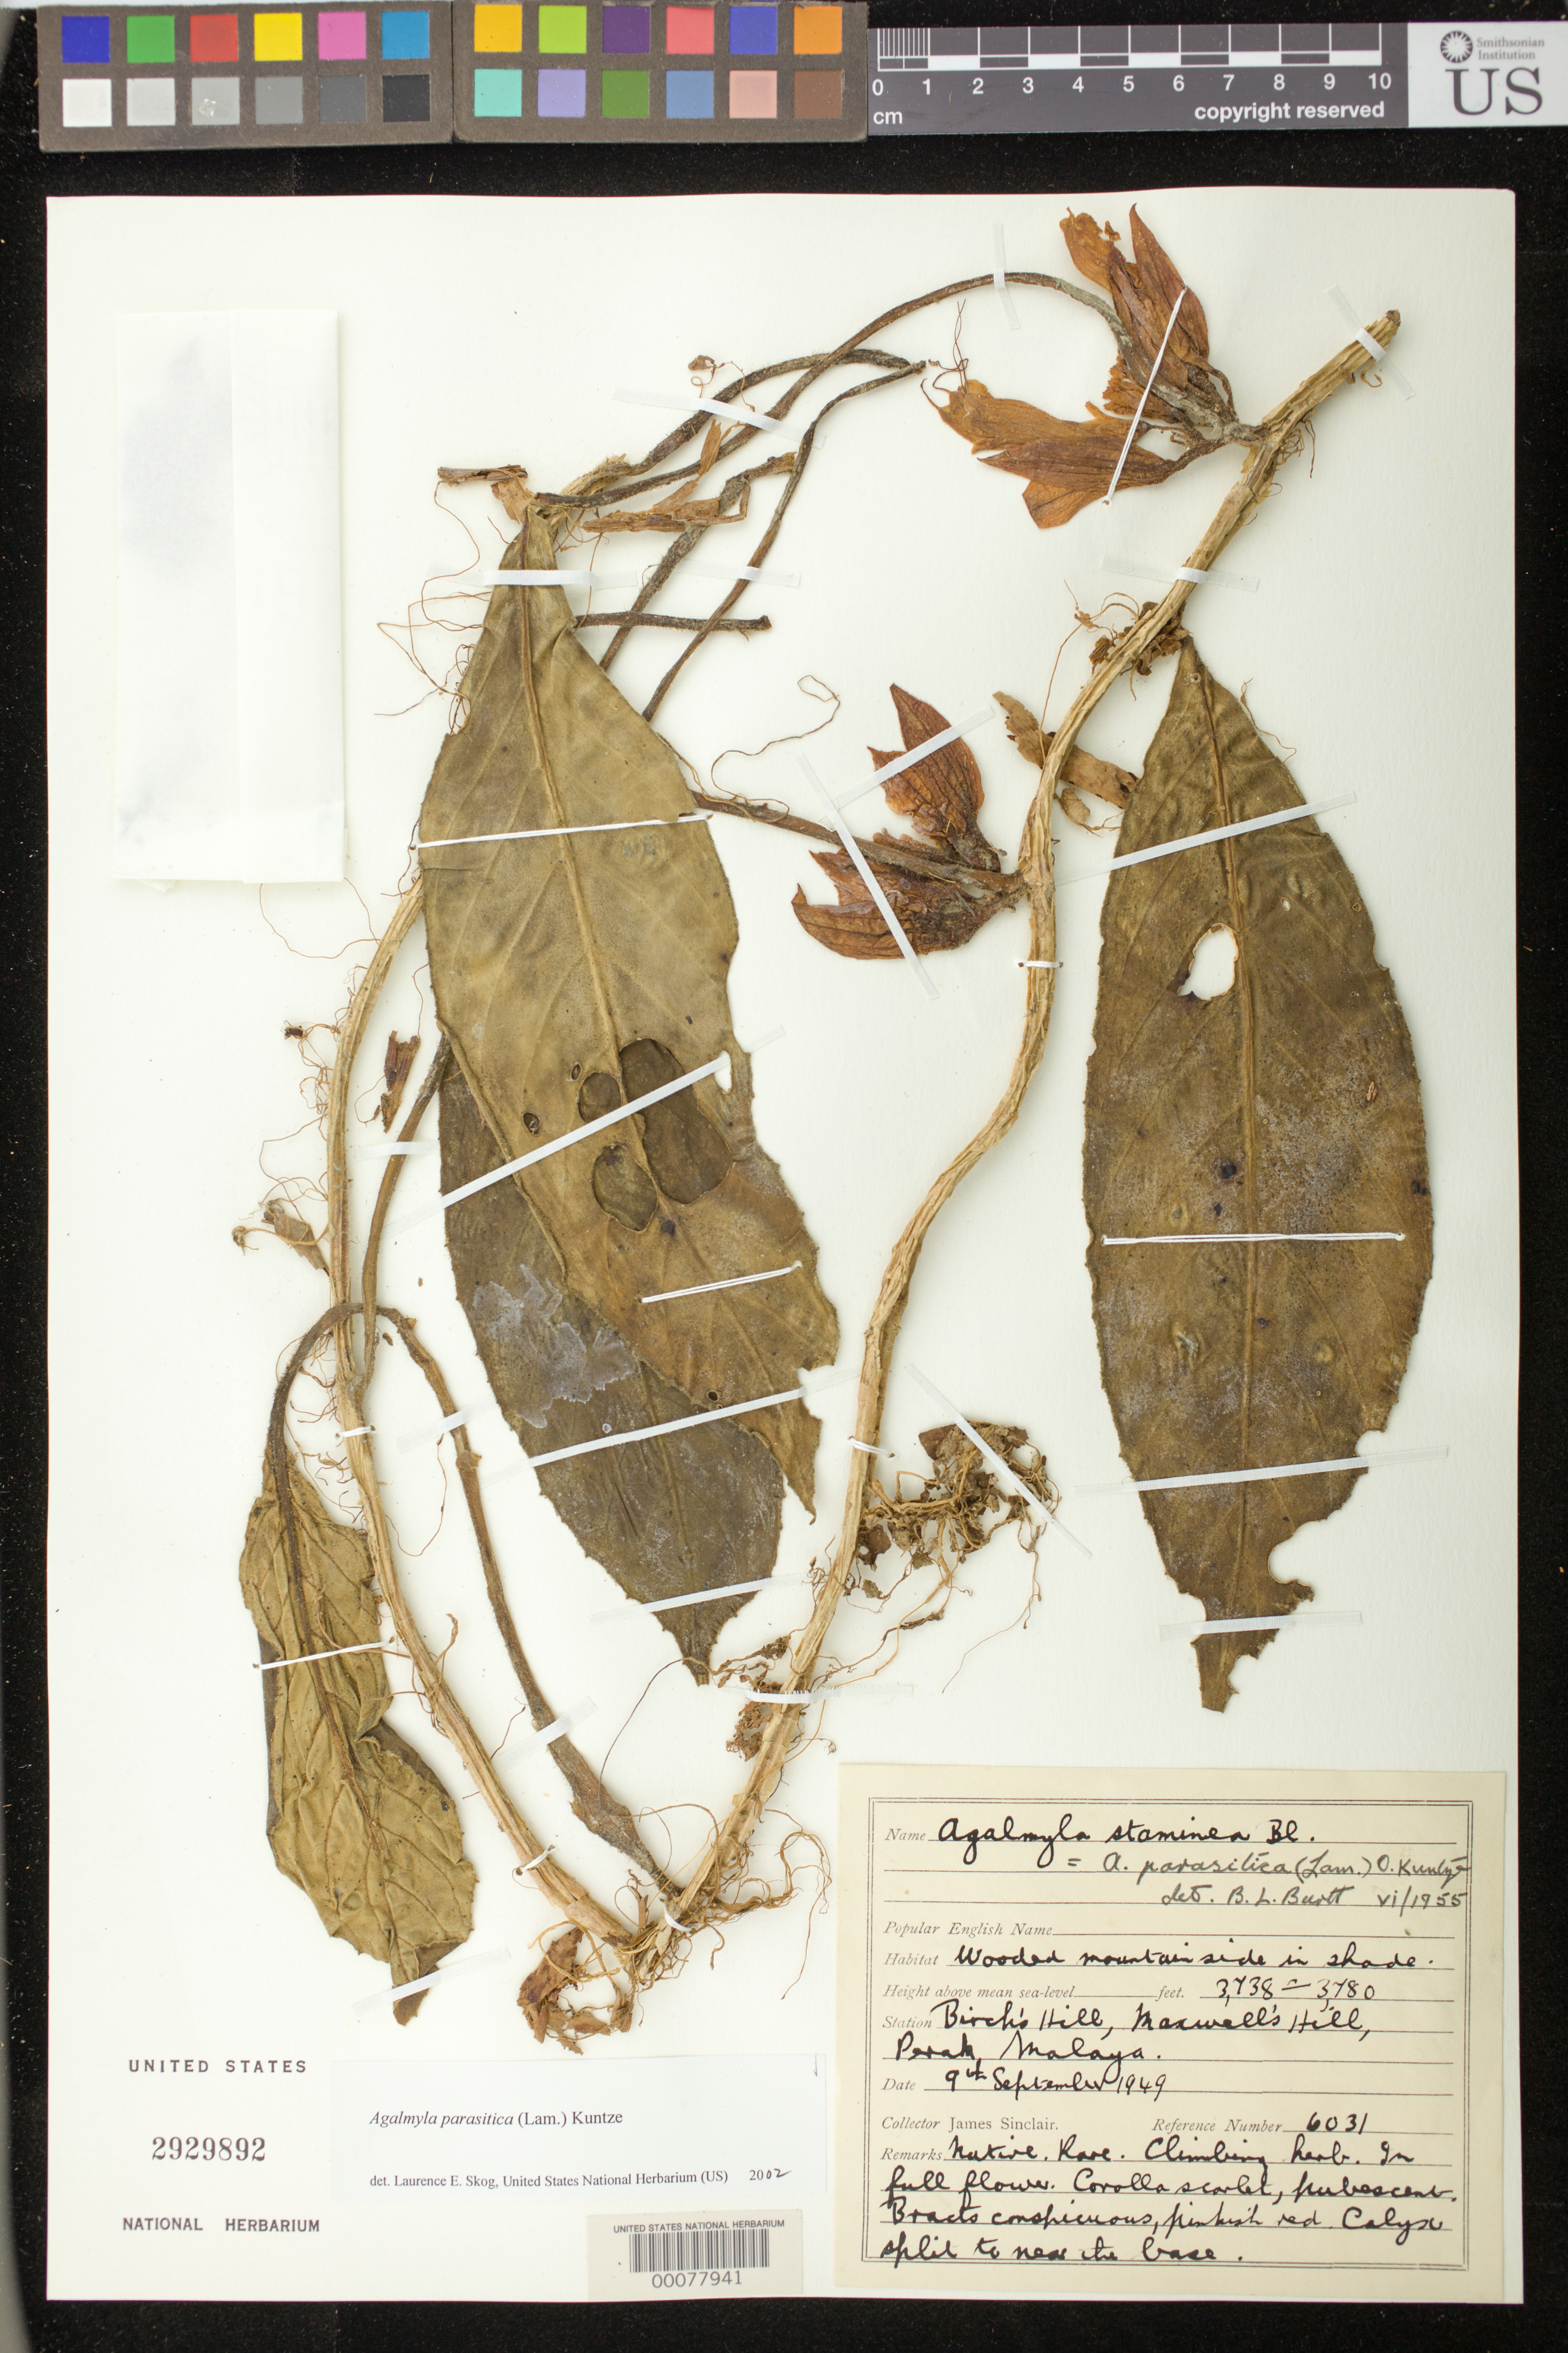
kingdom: Plantae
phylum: Tracheophyta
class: Magnoliopsida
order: Lamiales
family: Gesneriaceae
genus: Agalmyla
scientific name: Agalmyla parasitica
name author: (Lam.) Kuntze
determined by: Skog, Laurence E.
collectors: J. Sinclair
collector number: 6031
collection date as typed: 09 Sep 1949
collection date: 1949-09-09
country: Malaysia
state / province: Perak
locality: Birch's Hill, Maxwell's Hill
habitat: Wooded mountainside in shade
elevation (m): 1139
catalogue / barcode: US 2929892